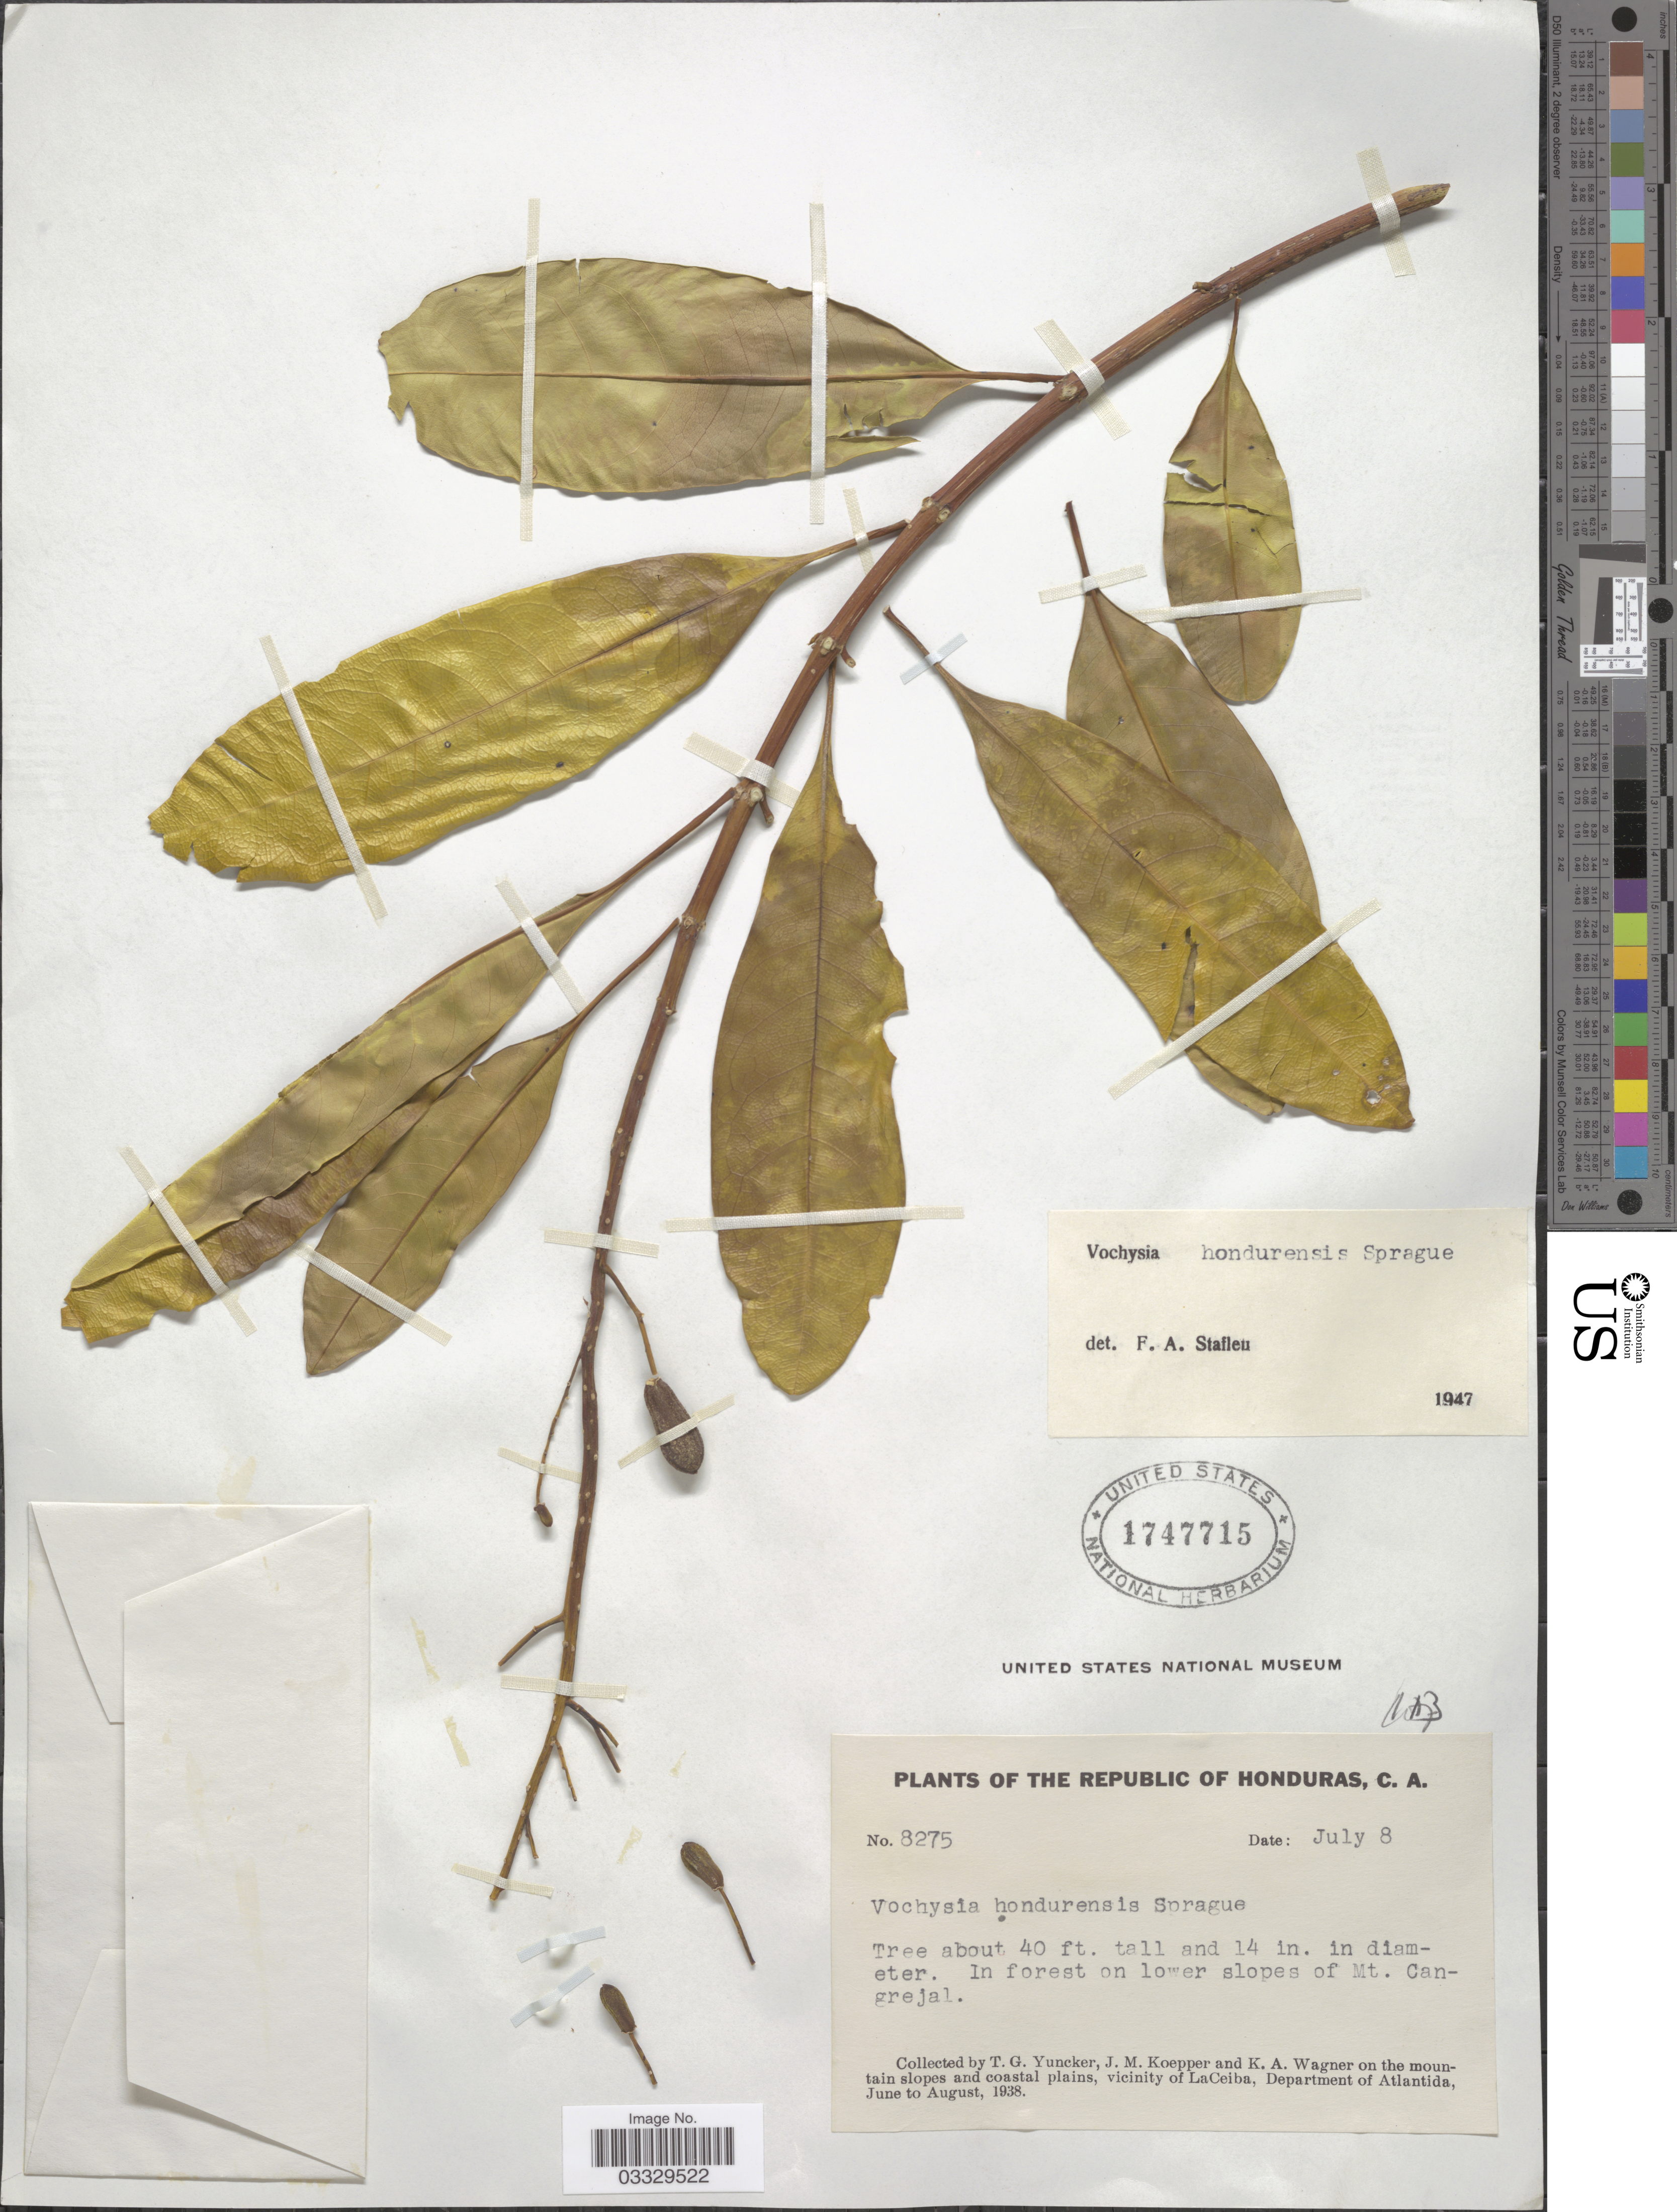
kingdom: Plantae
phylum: Tracheophyta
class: Magnoliopsida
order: Myrtales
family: Vochysiaceae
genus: Vochysia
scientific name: Vochysia hondurensis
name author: Sprague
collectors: T. G. Yuncker, J. M. Koepper & K. A. Wagner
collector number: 8275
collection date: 1938-07-08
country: Honduras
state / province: Atlántida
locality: Lower slopes of Mt. Cangrejal. On the mountain slopes and coastal plains, vicinity of LaCeiba, Department of Atlantida.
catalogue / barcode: US 1747715